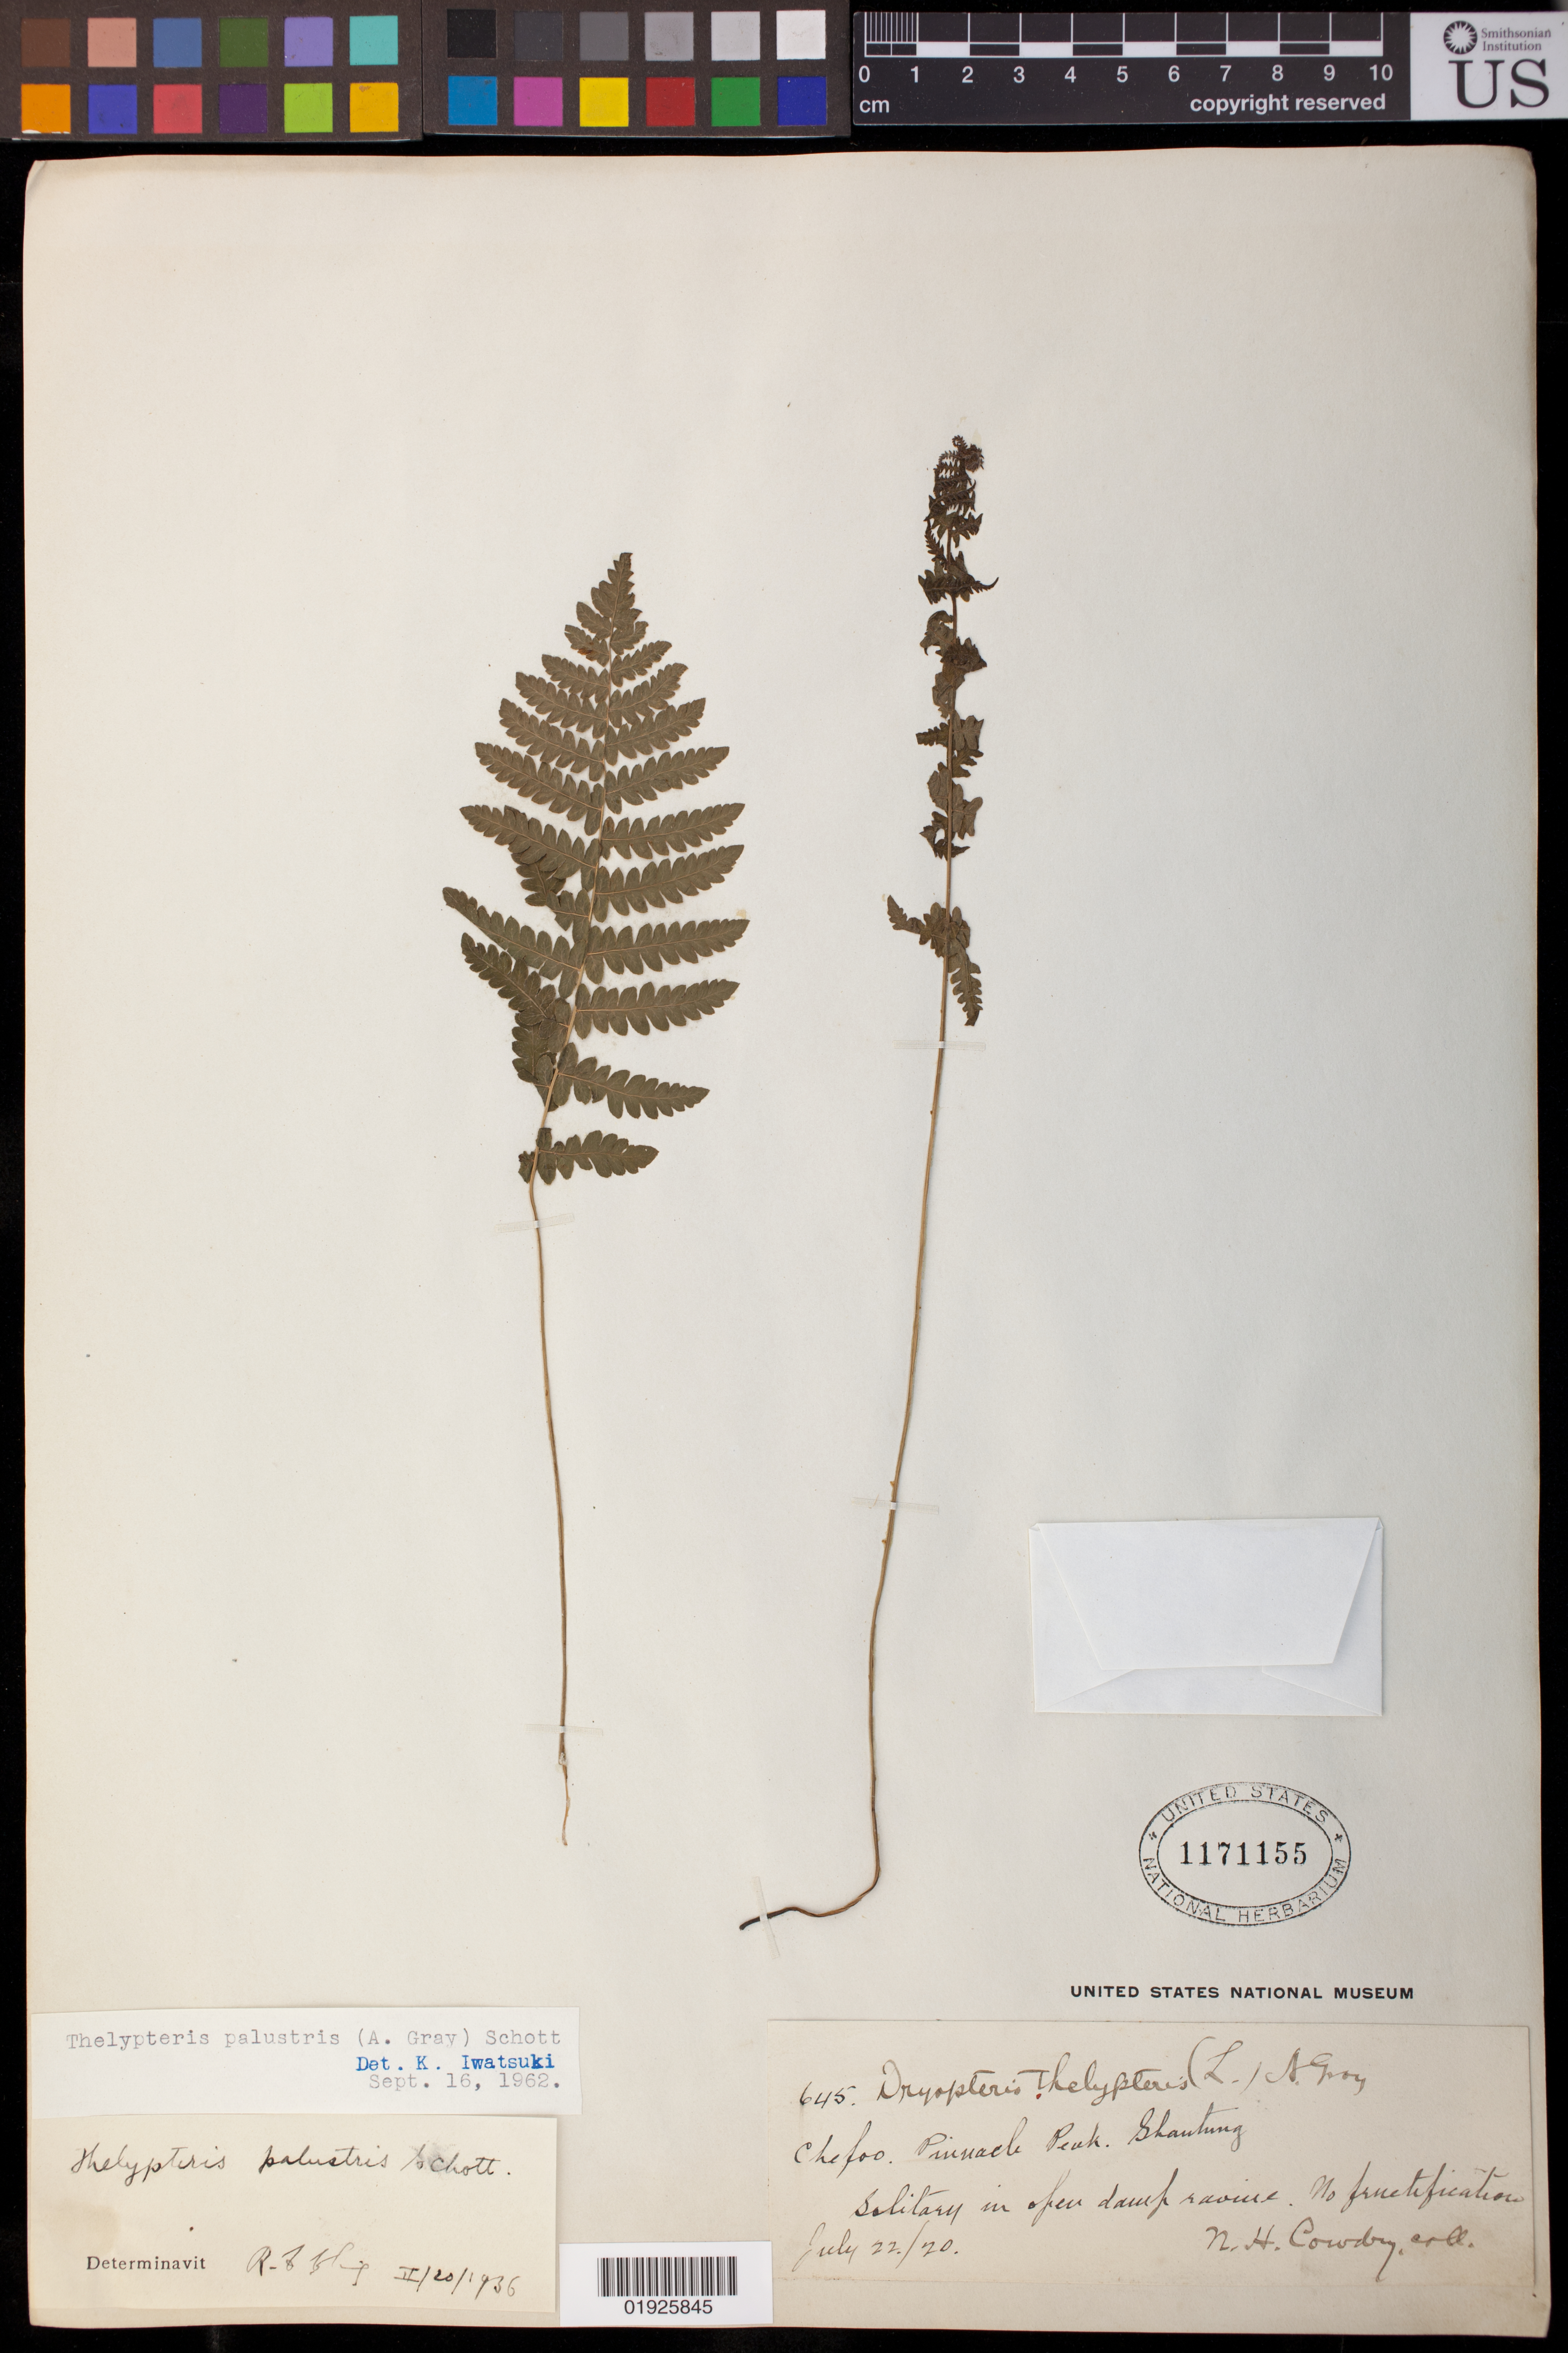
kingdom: Plantae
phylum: Tracheophyta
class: Polypodiopsida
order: Polypodiales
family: Thelypteridaceae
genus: Thelypteris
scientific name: Thelypteris palustris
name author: (Salisb.) Schott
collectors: N. H. Cowdry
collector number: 645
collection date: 1920-07-22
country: China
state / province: Shandong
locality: Chefao. Pinnacle Peak. Shantung.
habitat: Solitary in open damp ravine.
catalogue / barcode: US 1171155